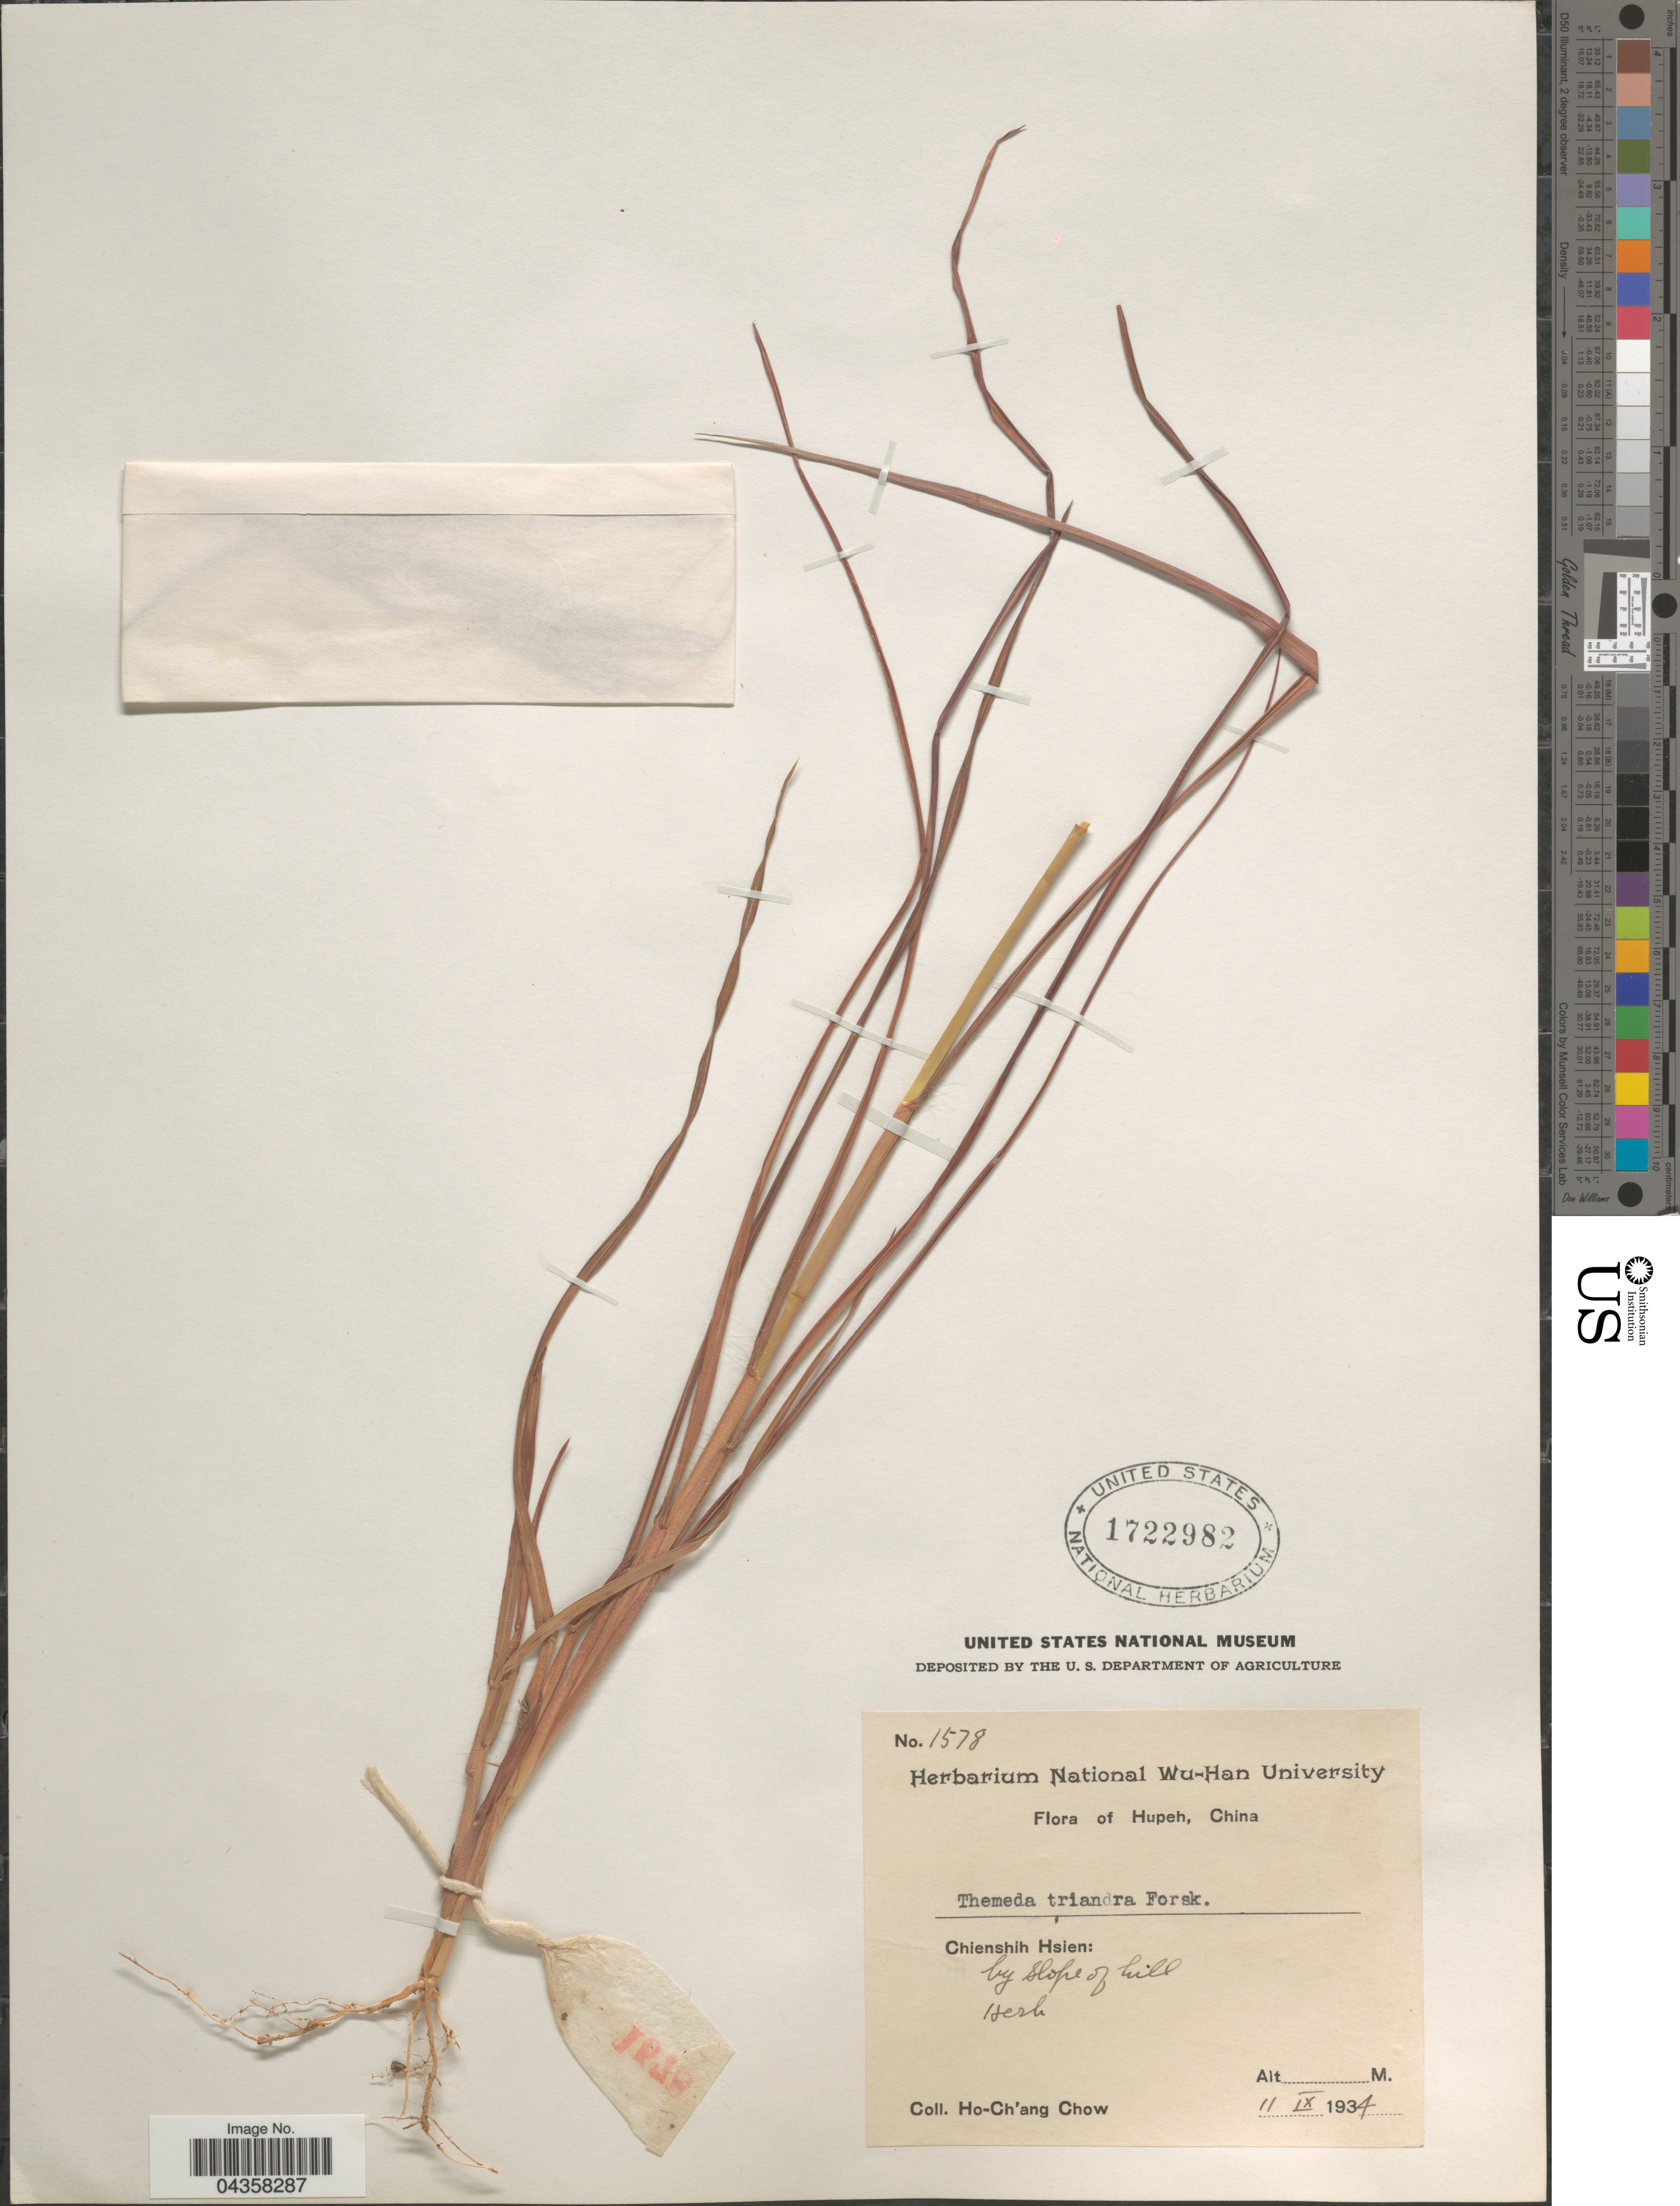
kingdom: Plantae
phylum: Tracheophyta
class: Liliopsida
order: Poales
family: Poaceae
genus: Themeda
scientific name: Themeda triandra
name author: Forssk.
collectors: H. Chow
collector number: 1578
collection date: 1934-09-11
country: China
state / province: Hubei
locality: Hupeh. Chienshih Hsien: by slope of hill.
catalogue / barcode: US 1722982